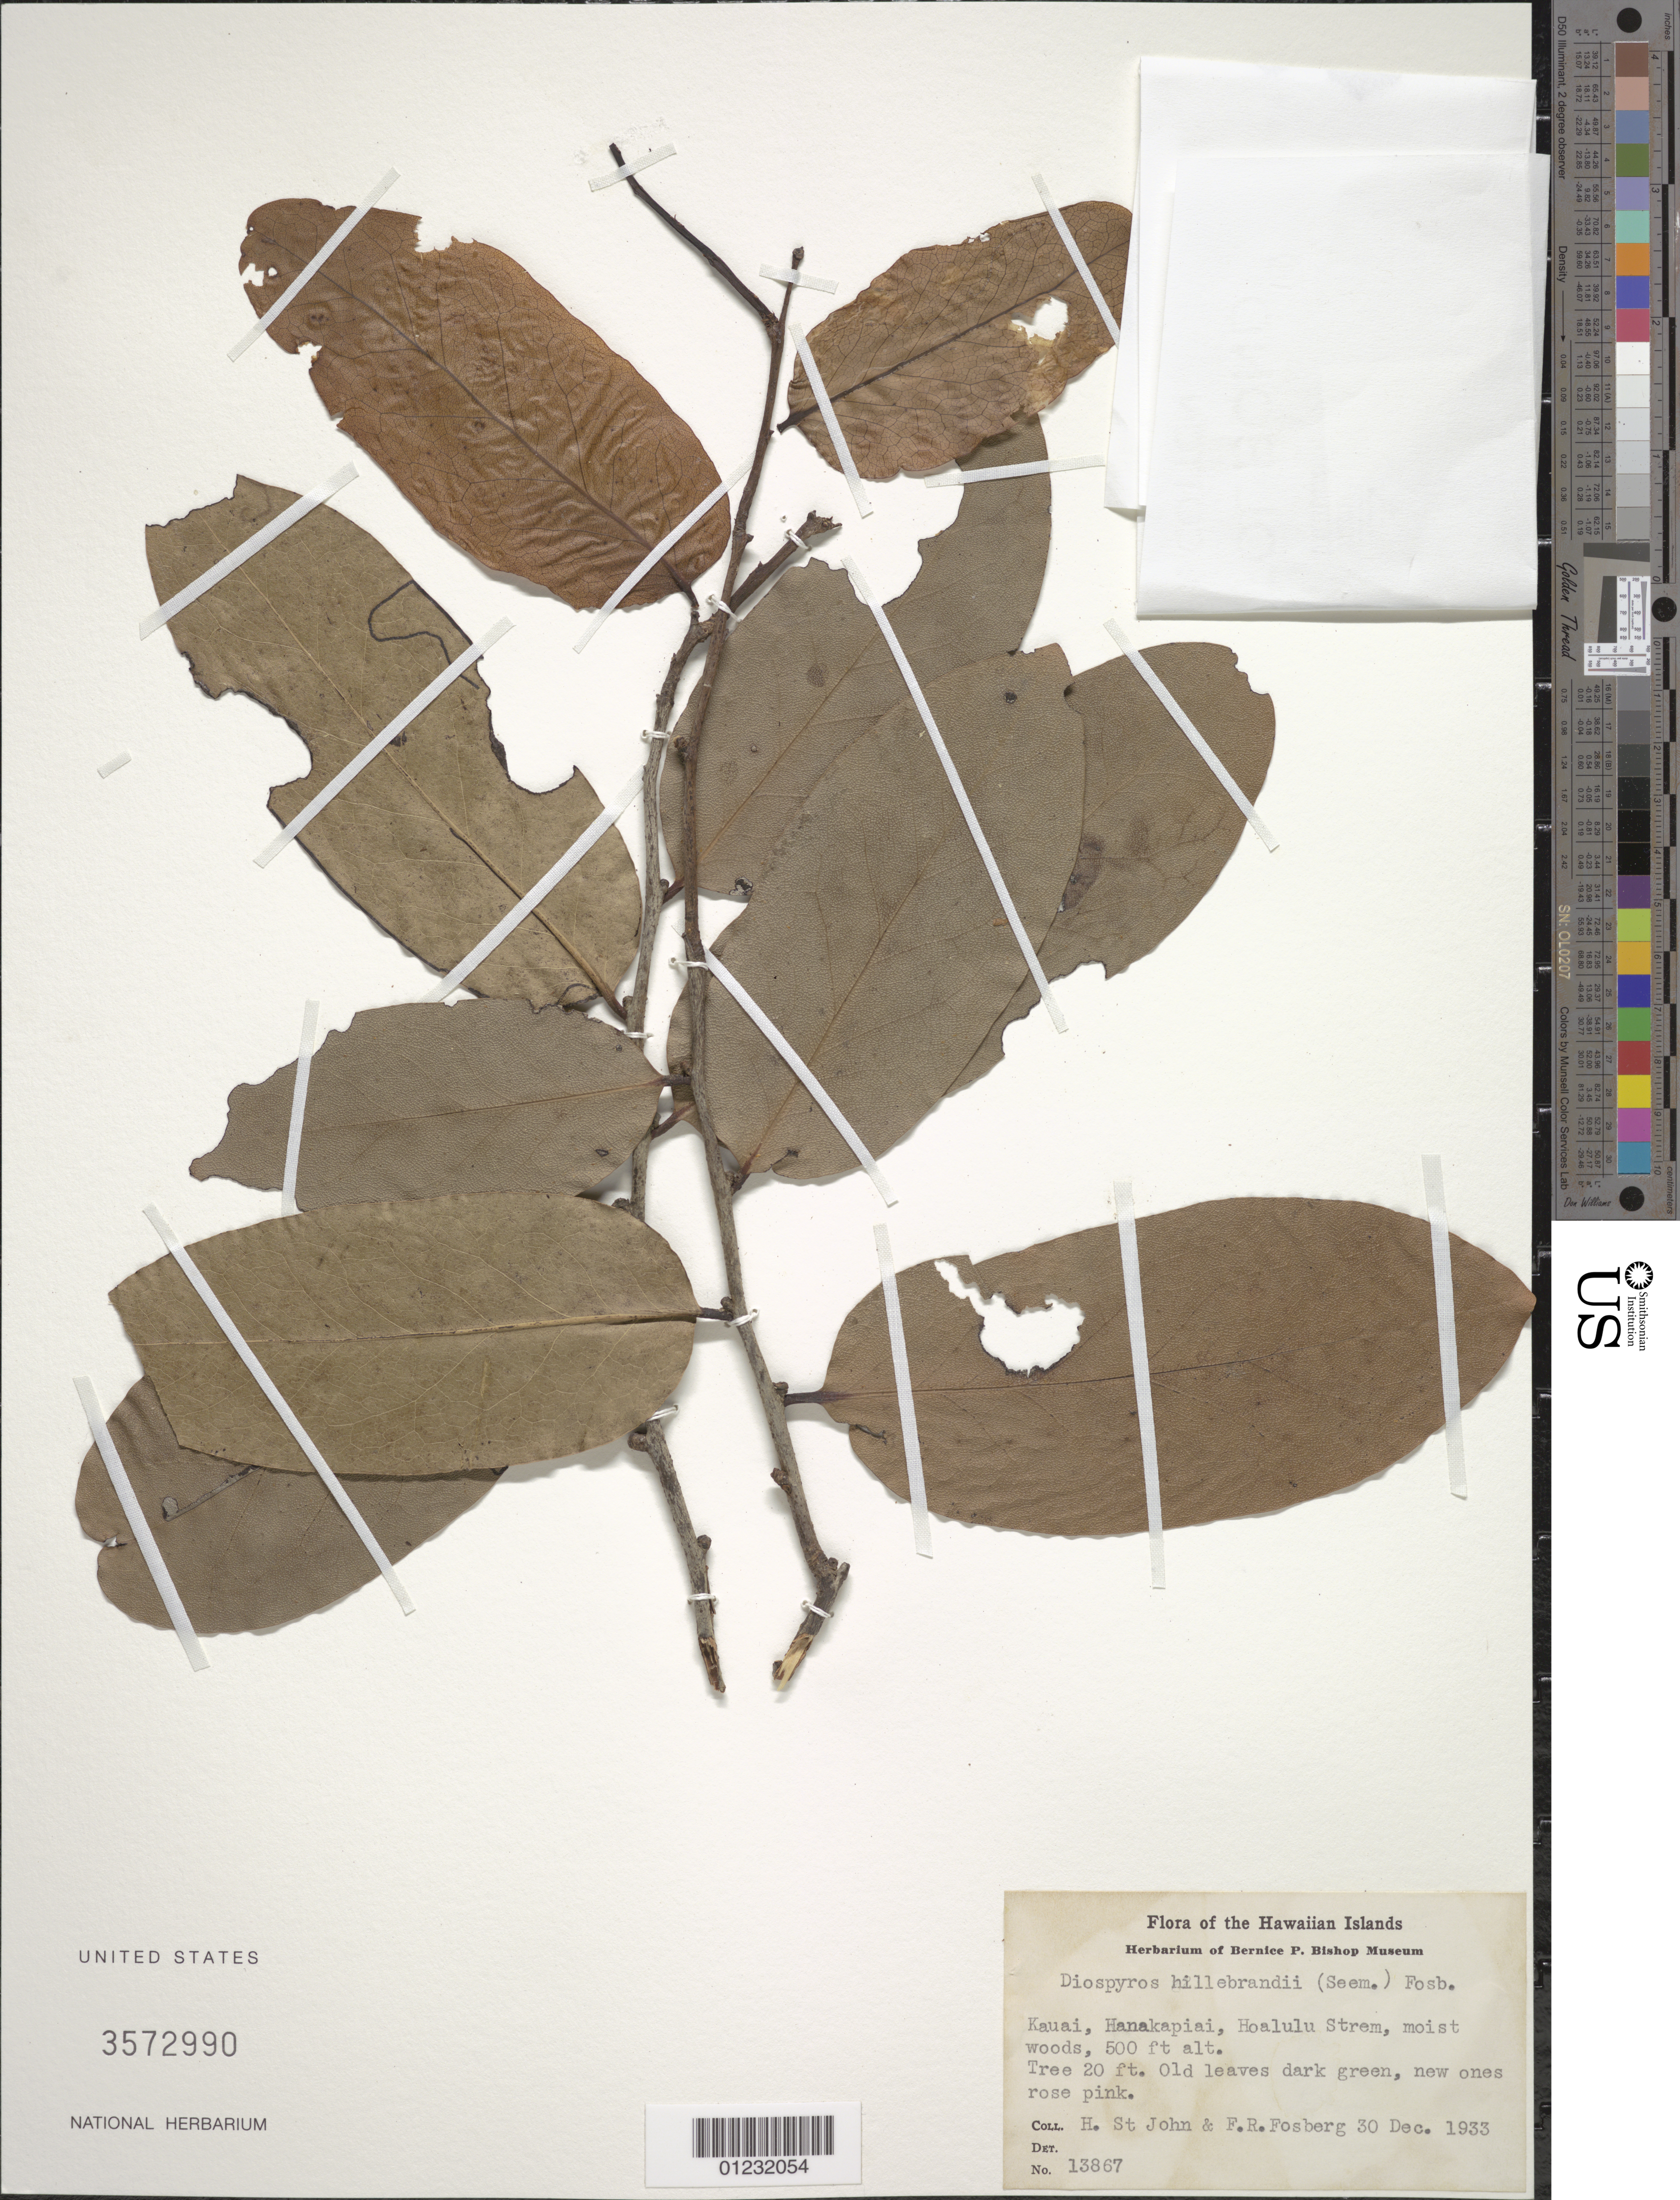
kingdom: Plantae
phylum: Tracheophyta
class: Magnoliopsida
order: Ericales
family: Ebenaceae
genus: Diospyros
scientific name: Diospyros hillebrandii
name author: (Seem.) Fosberg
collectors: H. St. John & F. R. Fosberg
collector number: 13867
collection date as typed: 30 Dec 1933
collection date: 1933-12-30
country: United States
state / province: Hawaii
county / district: Kauai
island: Kaua'i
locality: Hoalulu Stream, Hanakapiai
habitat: Moist woods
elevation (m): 152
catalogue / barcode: US 3572990